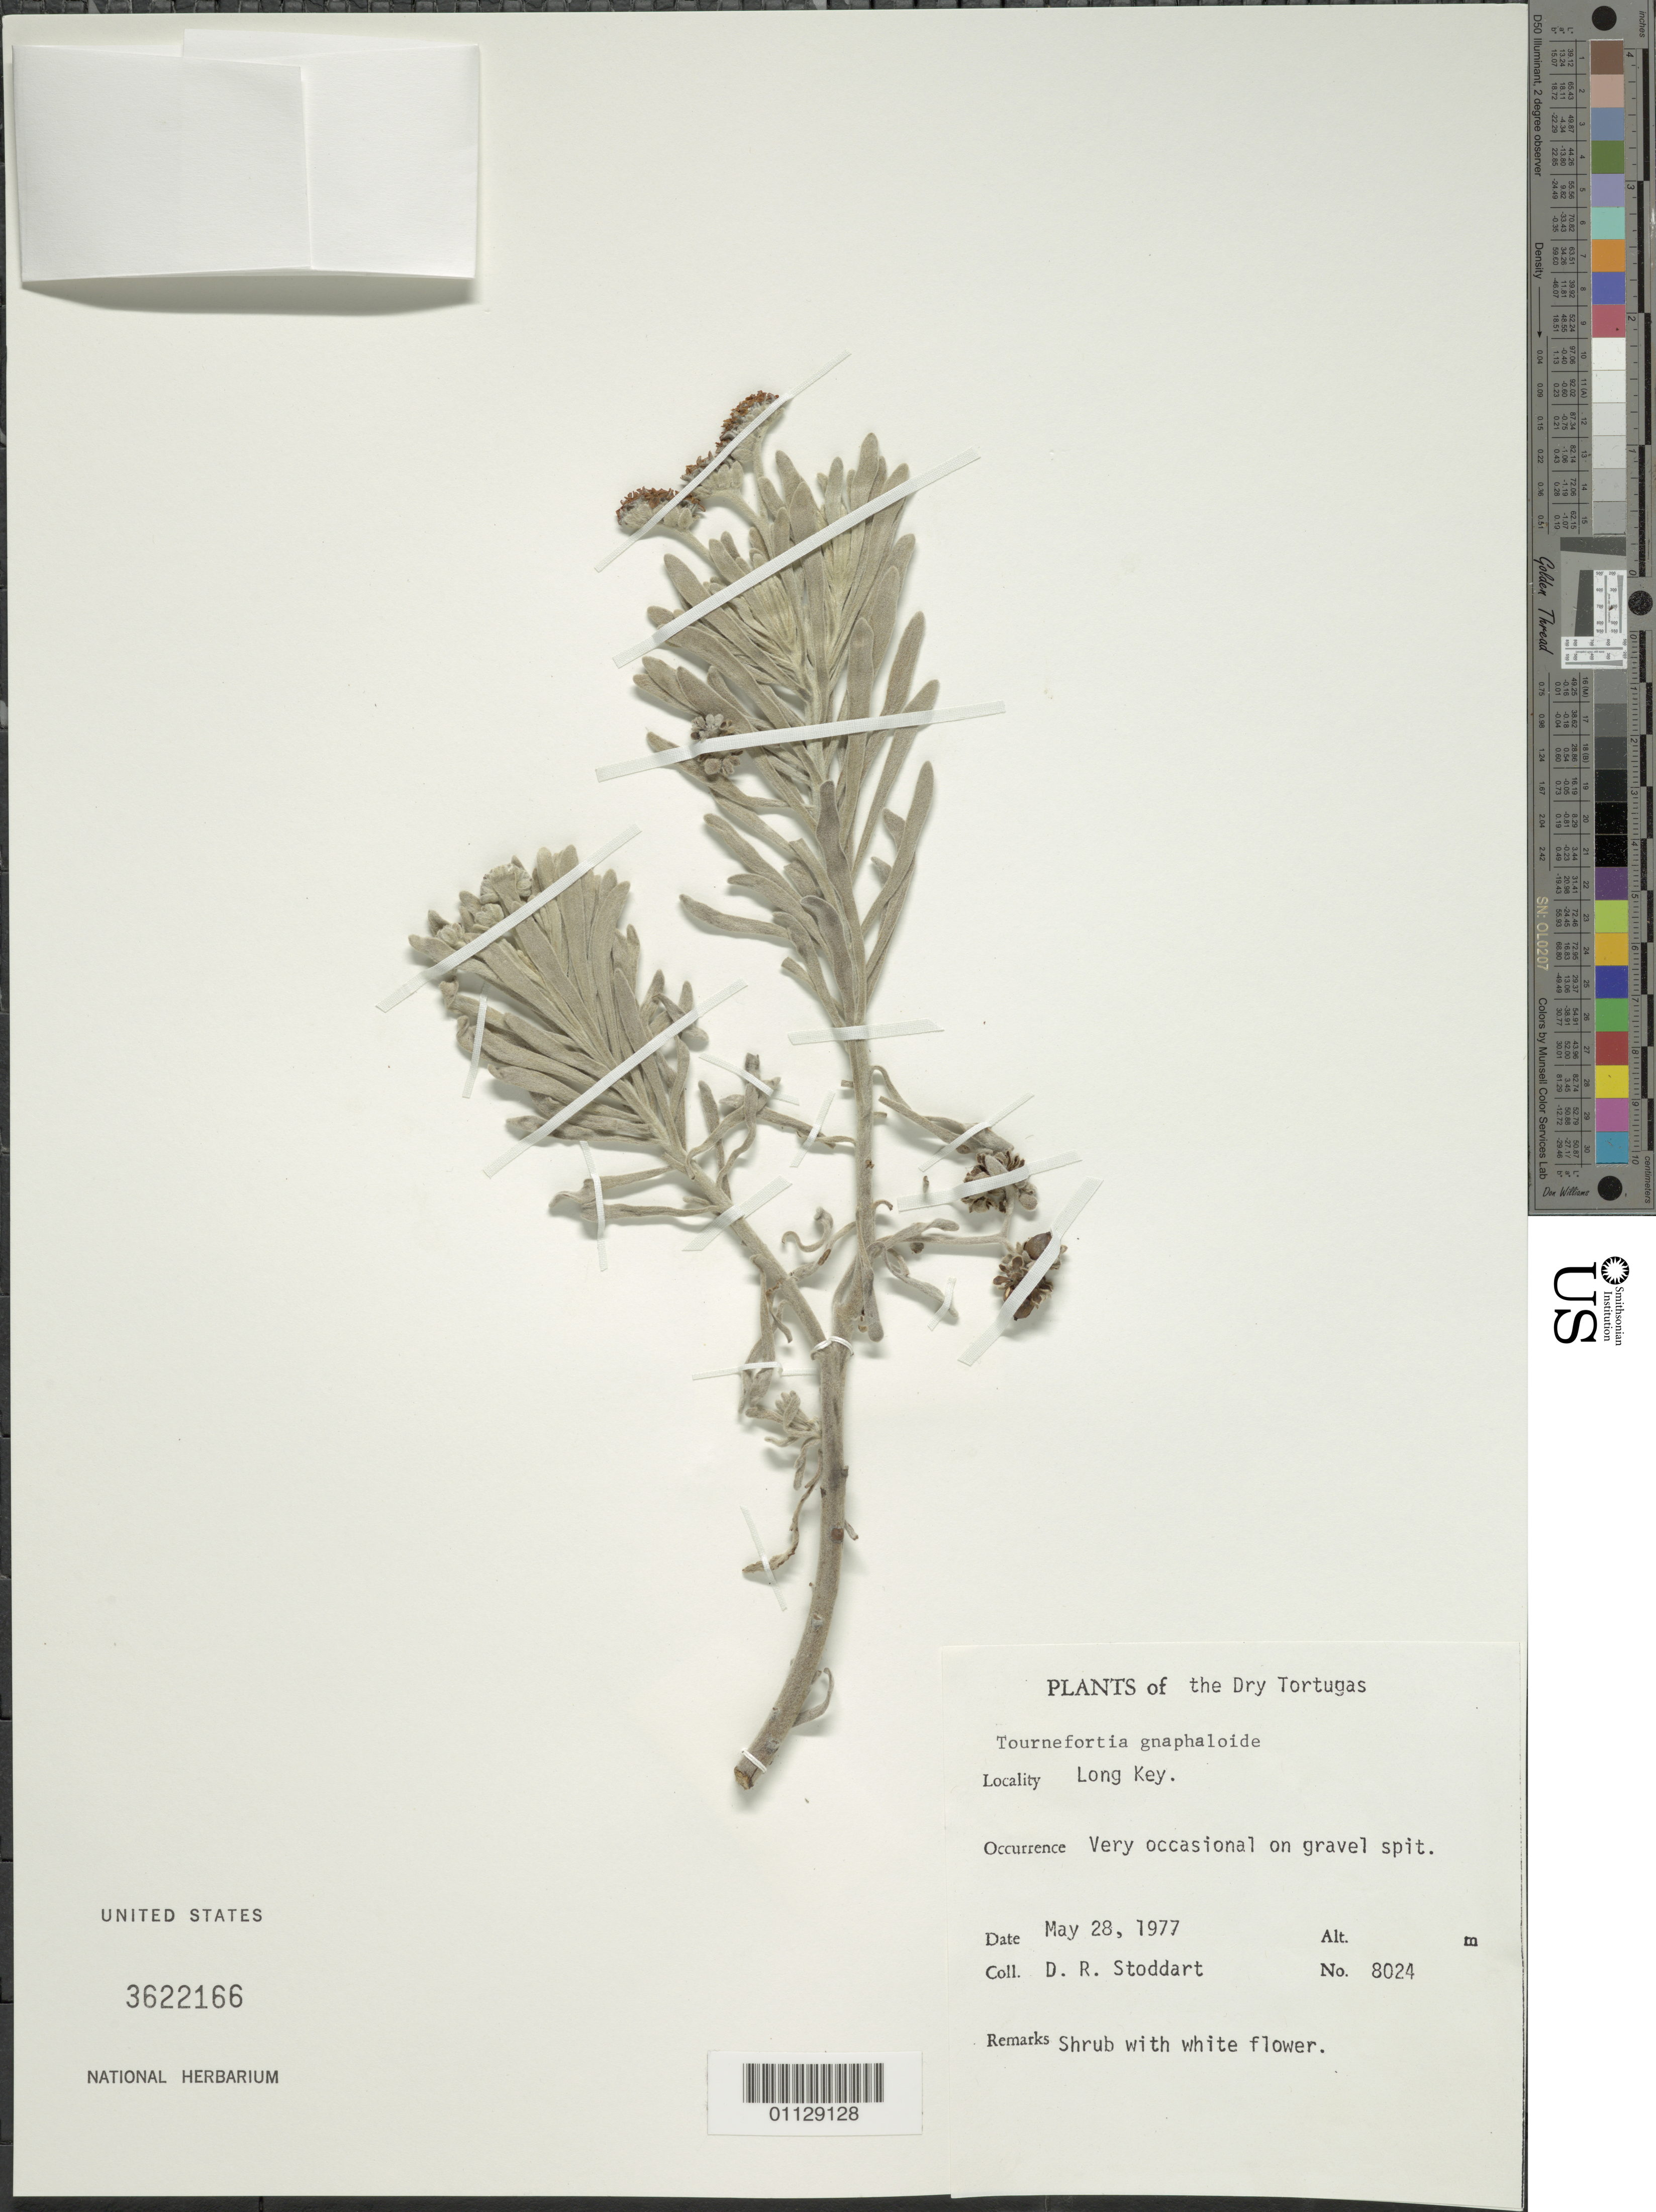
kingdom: Plantae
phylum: Tracheophyta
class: Magnoliopsida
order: Boraginales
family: Heliotropiaceae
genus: Tournefortia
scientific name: Tournefortia gnaphalodes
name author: (L.) R. Br.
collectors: D. R. Stoddart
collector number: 8024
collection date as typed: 28 May 1977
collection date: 1977-05-28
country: U.S. Virgin Islands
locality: Long Key, Dry Tortugas, very occasional on gravel split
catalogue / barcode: US 3622166